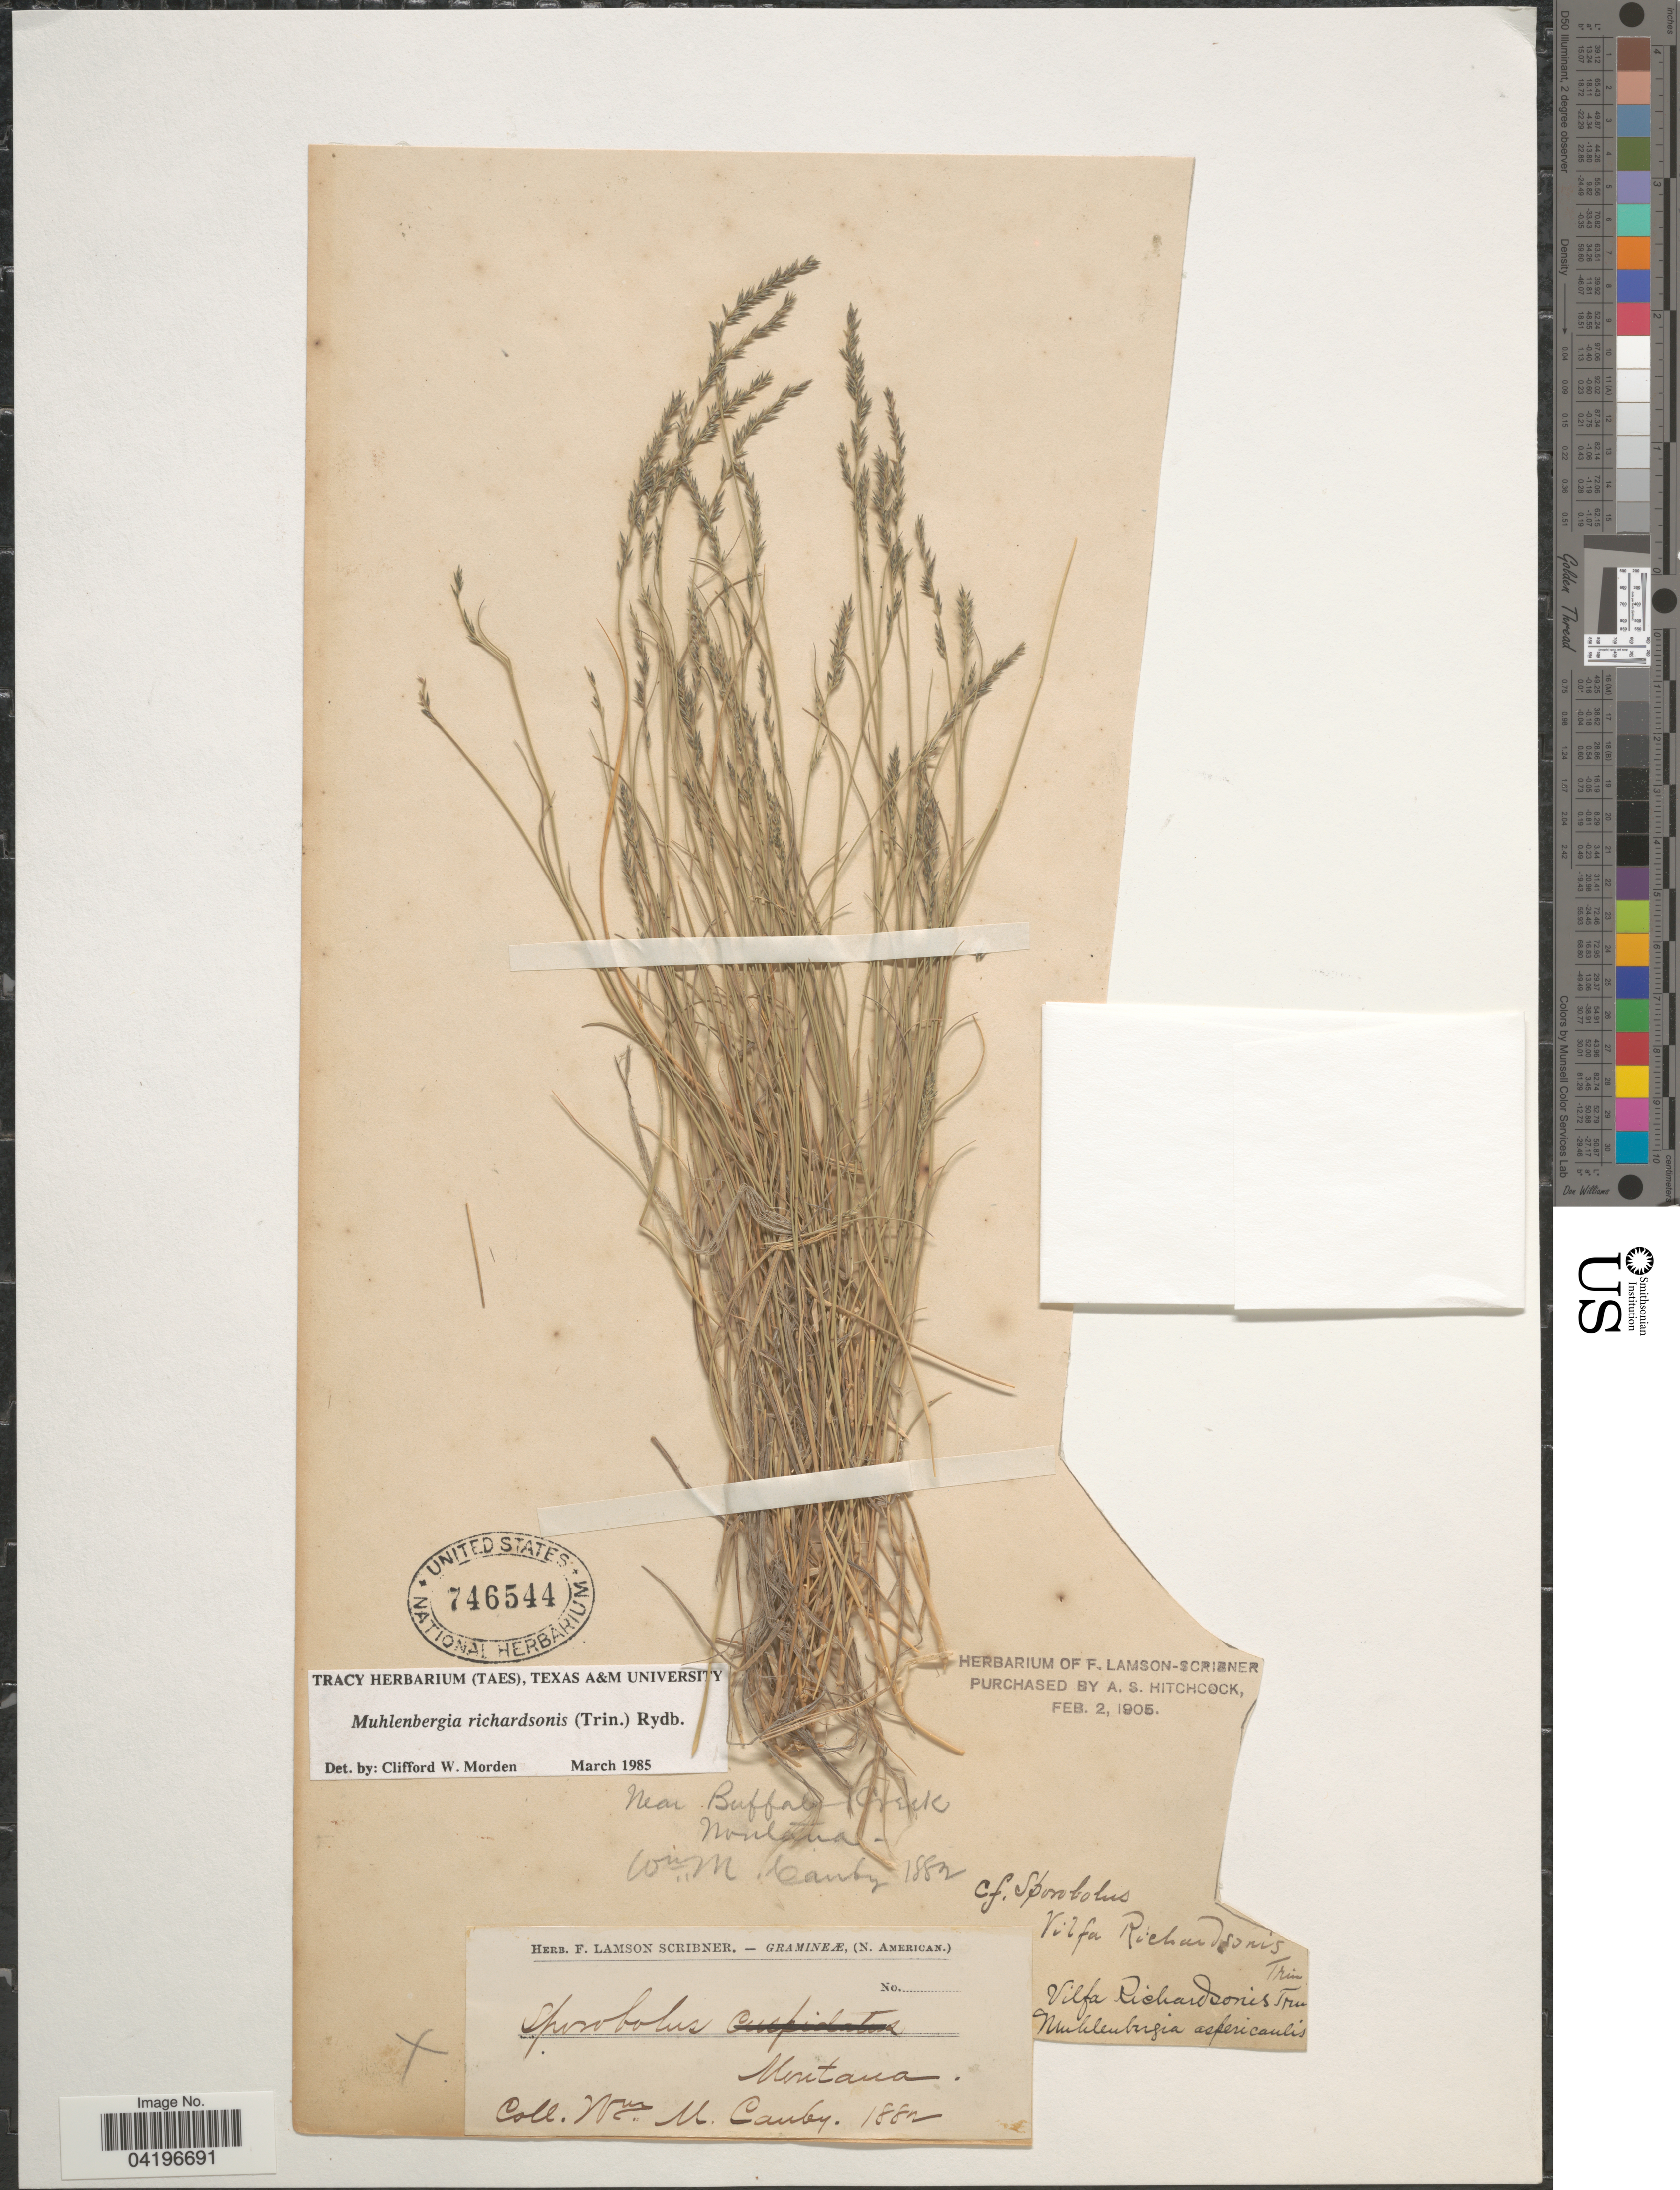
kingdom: Plantae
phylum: Tracheophyta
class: Liliopsida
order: Poales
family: Poaceae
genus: Muhlenbergia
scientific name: Muhlenbergia richardsonis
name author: (Trin.) Rydb.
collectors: W. M. Canby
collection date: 1882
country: United States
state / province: Montana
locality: Near Buffalo Creek.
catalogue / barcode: US 746544